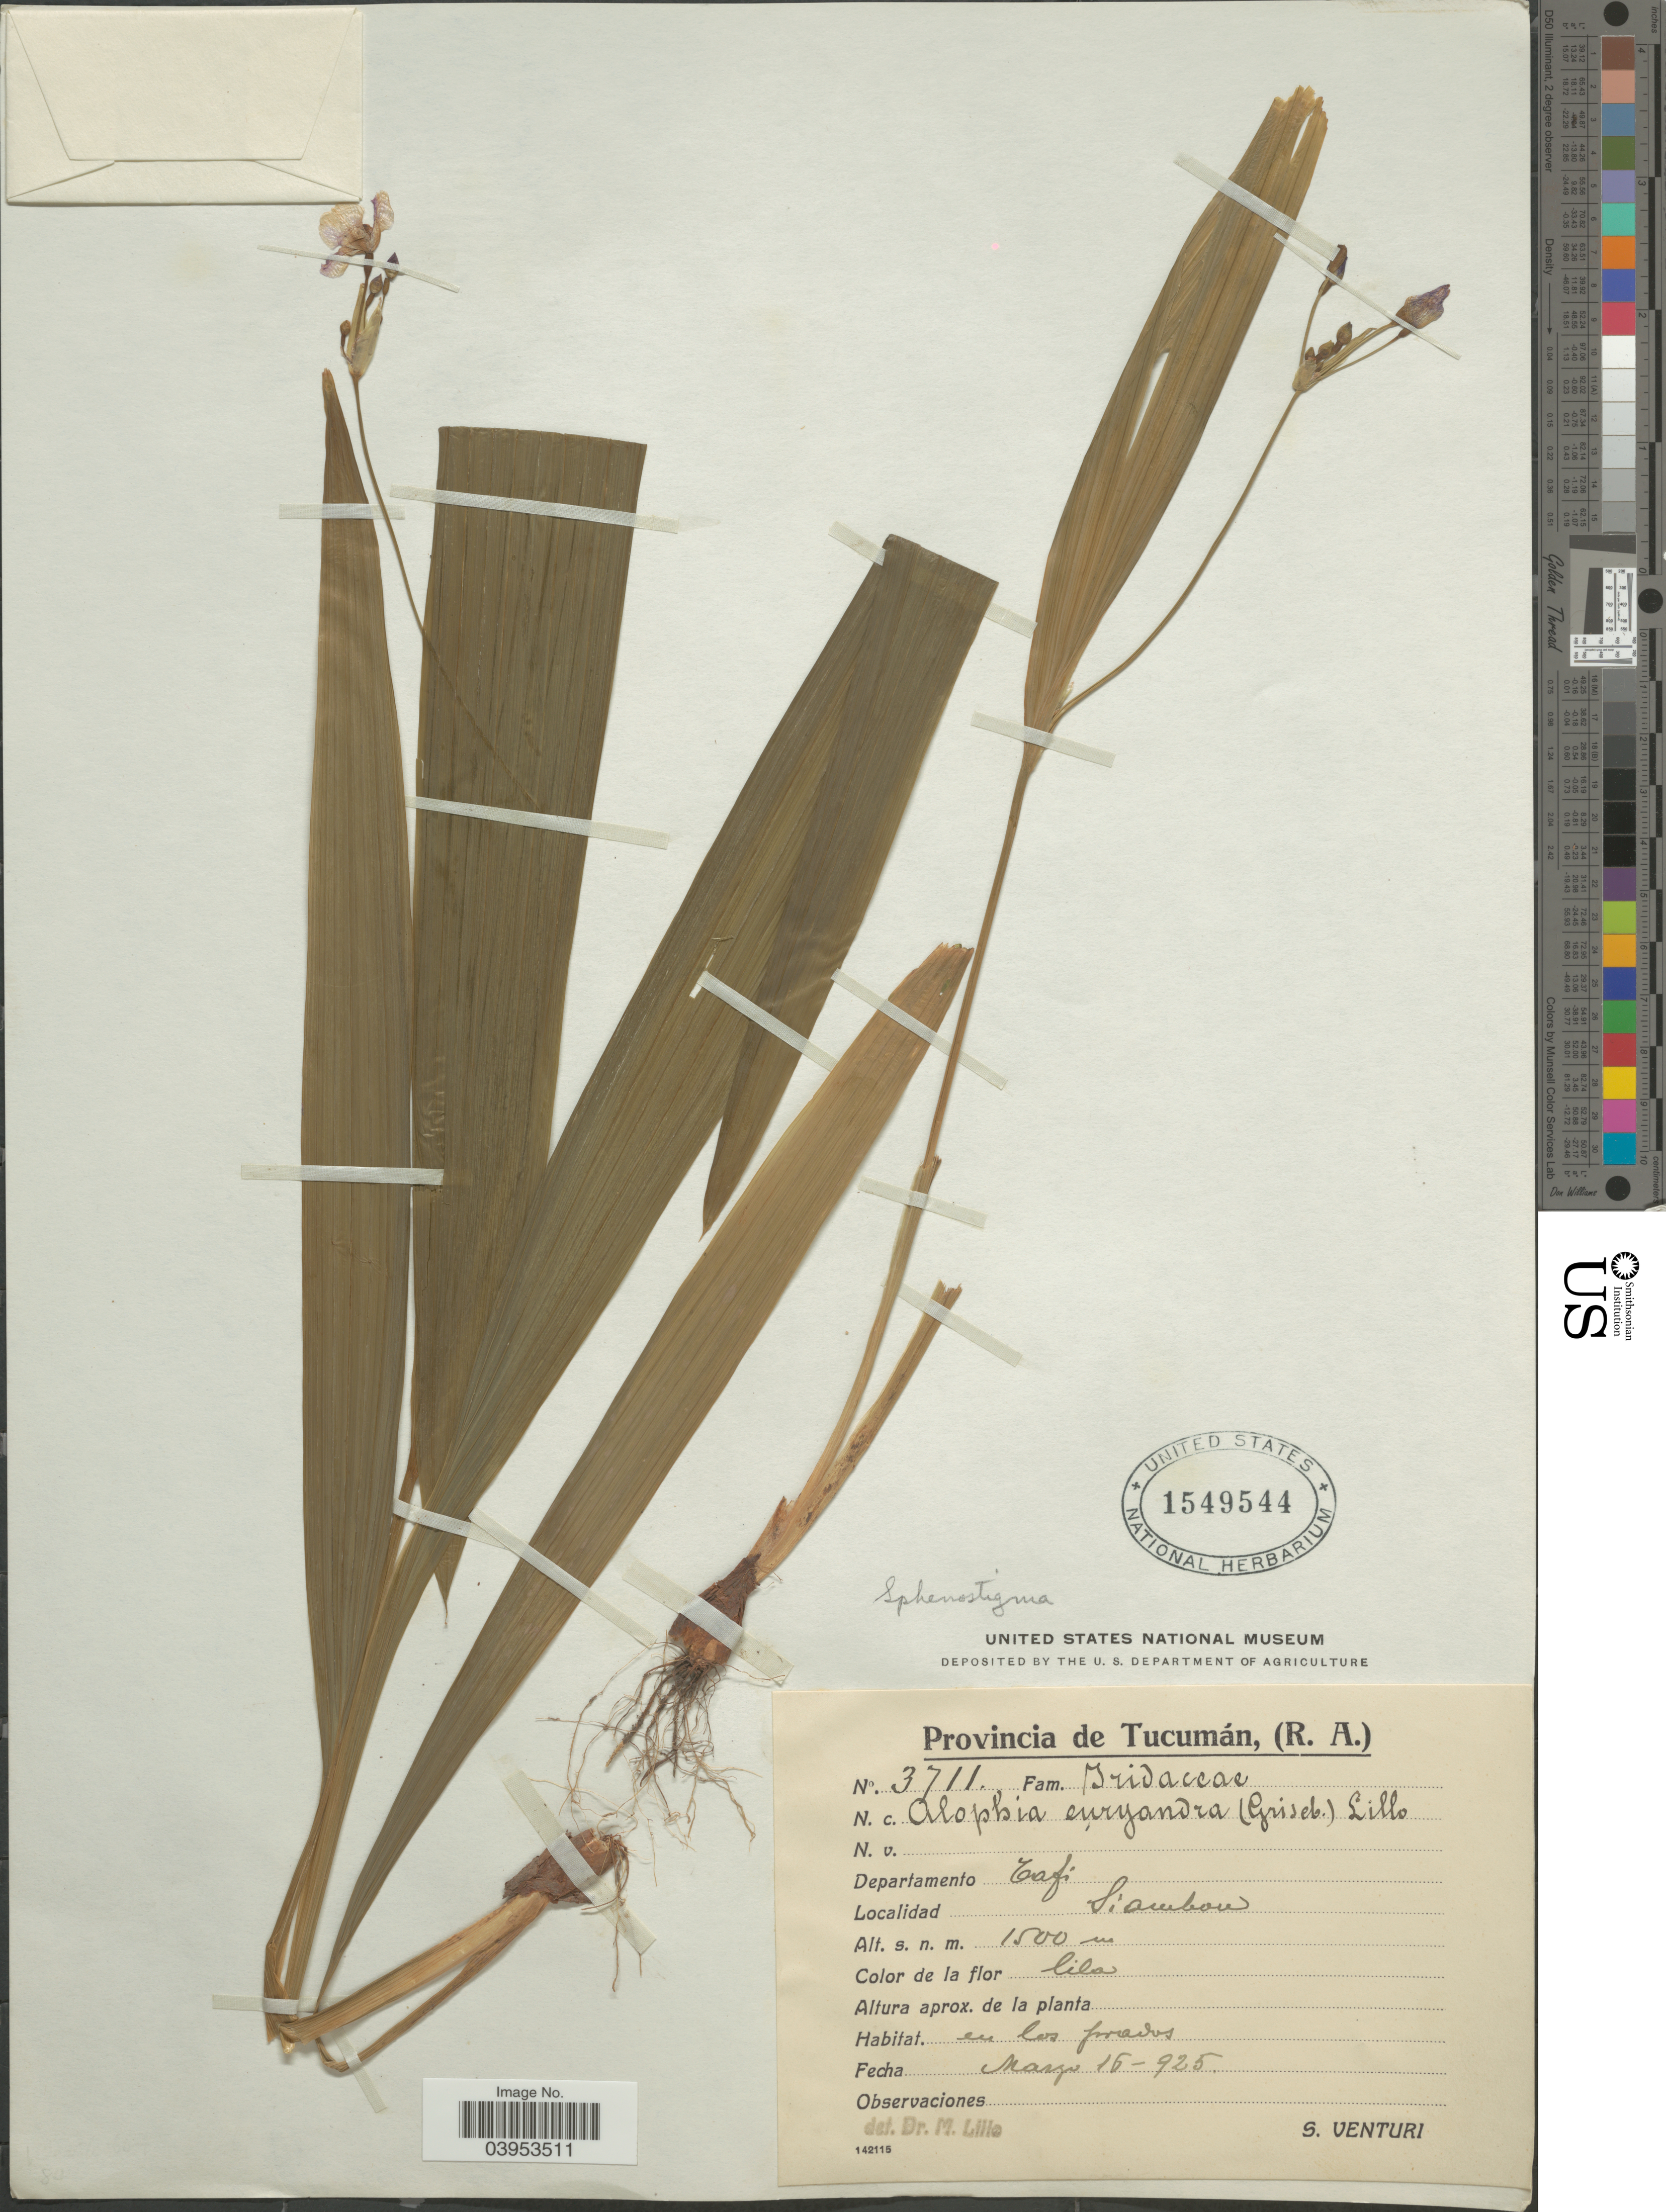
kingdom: Plantae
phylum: Tracheophyta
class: Liliopsida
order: Asparagales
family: Iridaceae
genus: Alophia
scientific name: Alophia euryandra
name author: (Griseb.) Lillo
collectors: S. Venturi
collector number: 3711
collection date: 1925-03-16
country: Argentina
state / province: Tucuman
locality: Departamento Tafi. Siambon.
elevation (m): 1500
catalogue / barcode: US 1549544